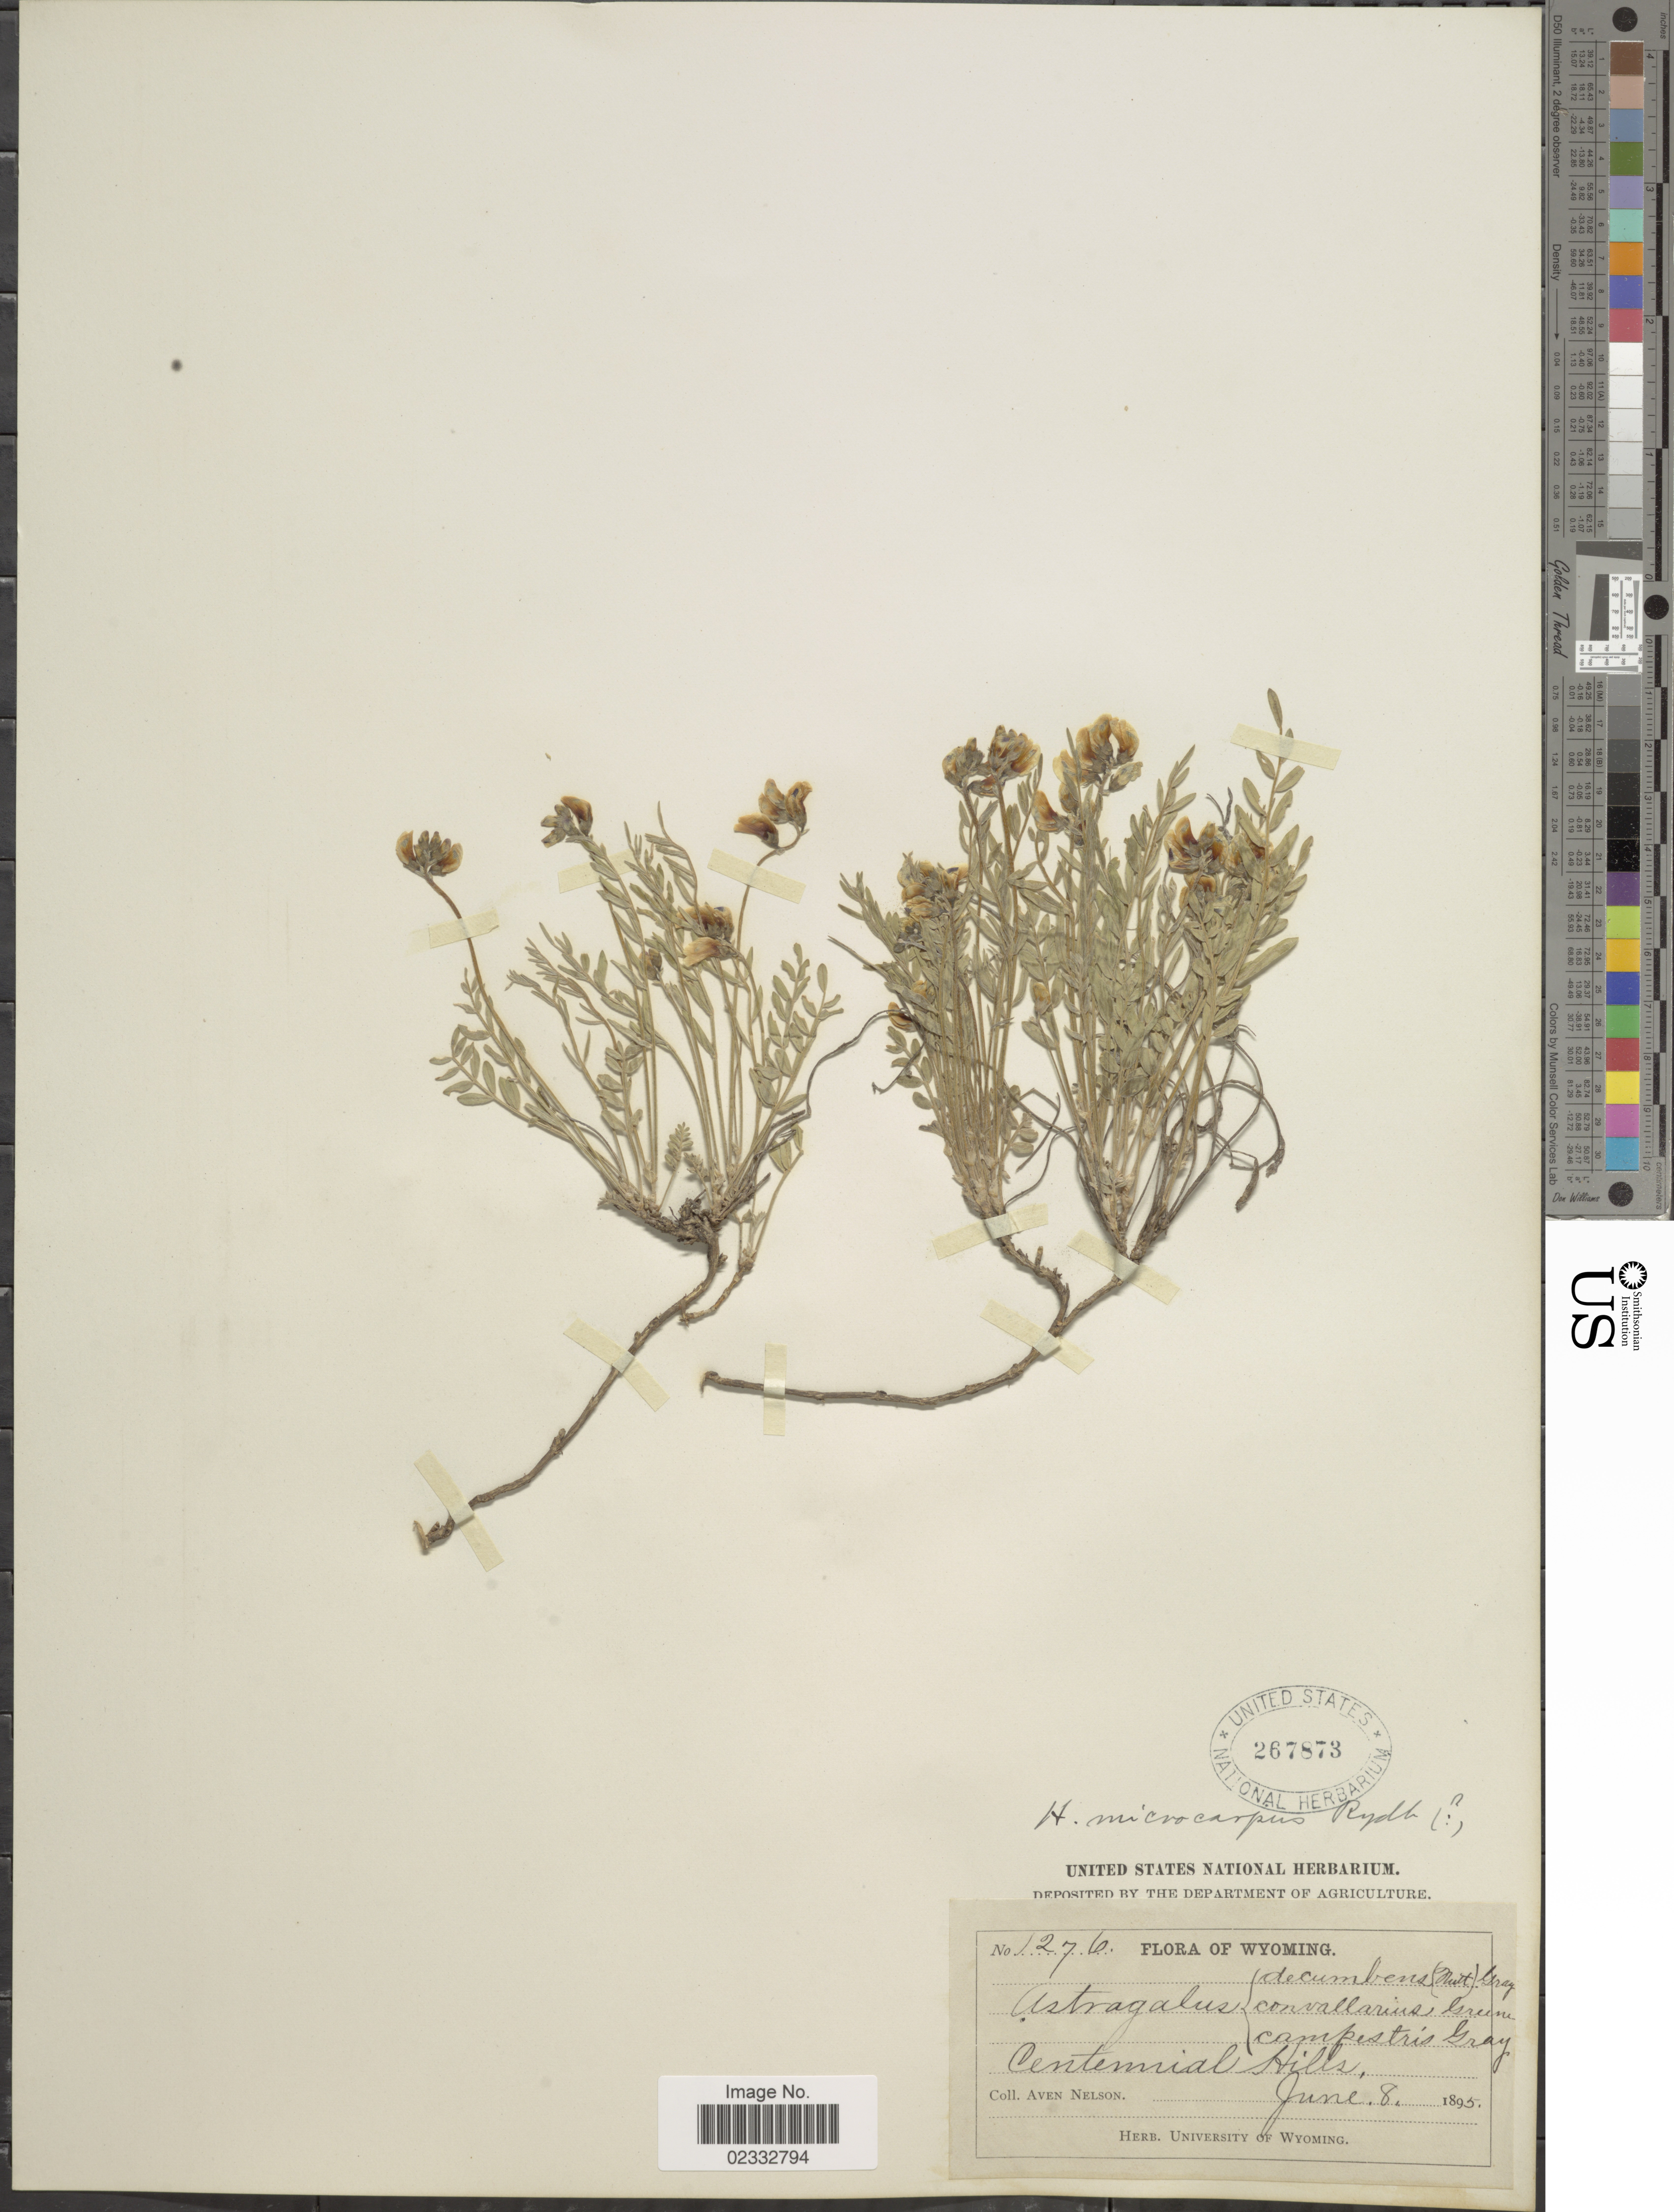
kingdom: Plantae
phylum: Tracheophyta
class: Magnoliopsida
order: Fabales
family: Fabaceae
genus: Astragalus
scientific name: Astragalus microcarpus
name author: A. DC.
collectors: A. Nelson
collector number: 1276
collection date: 1895-06-08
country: United States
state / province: Wyoming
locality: Centennial Hills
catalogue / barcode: US 267873